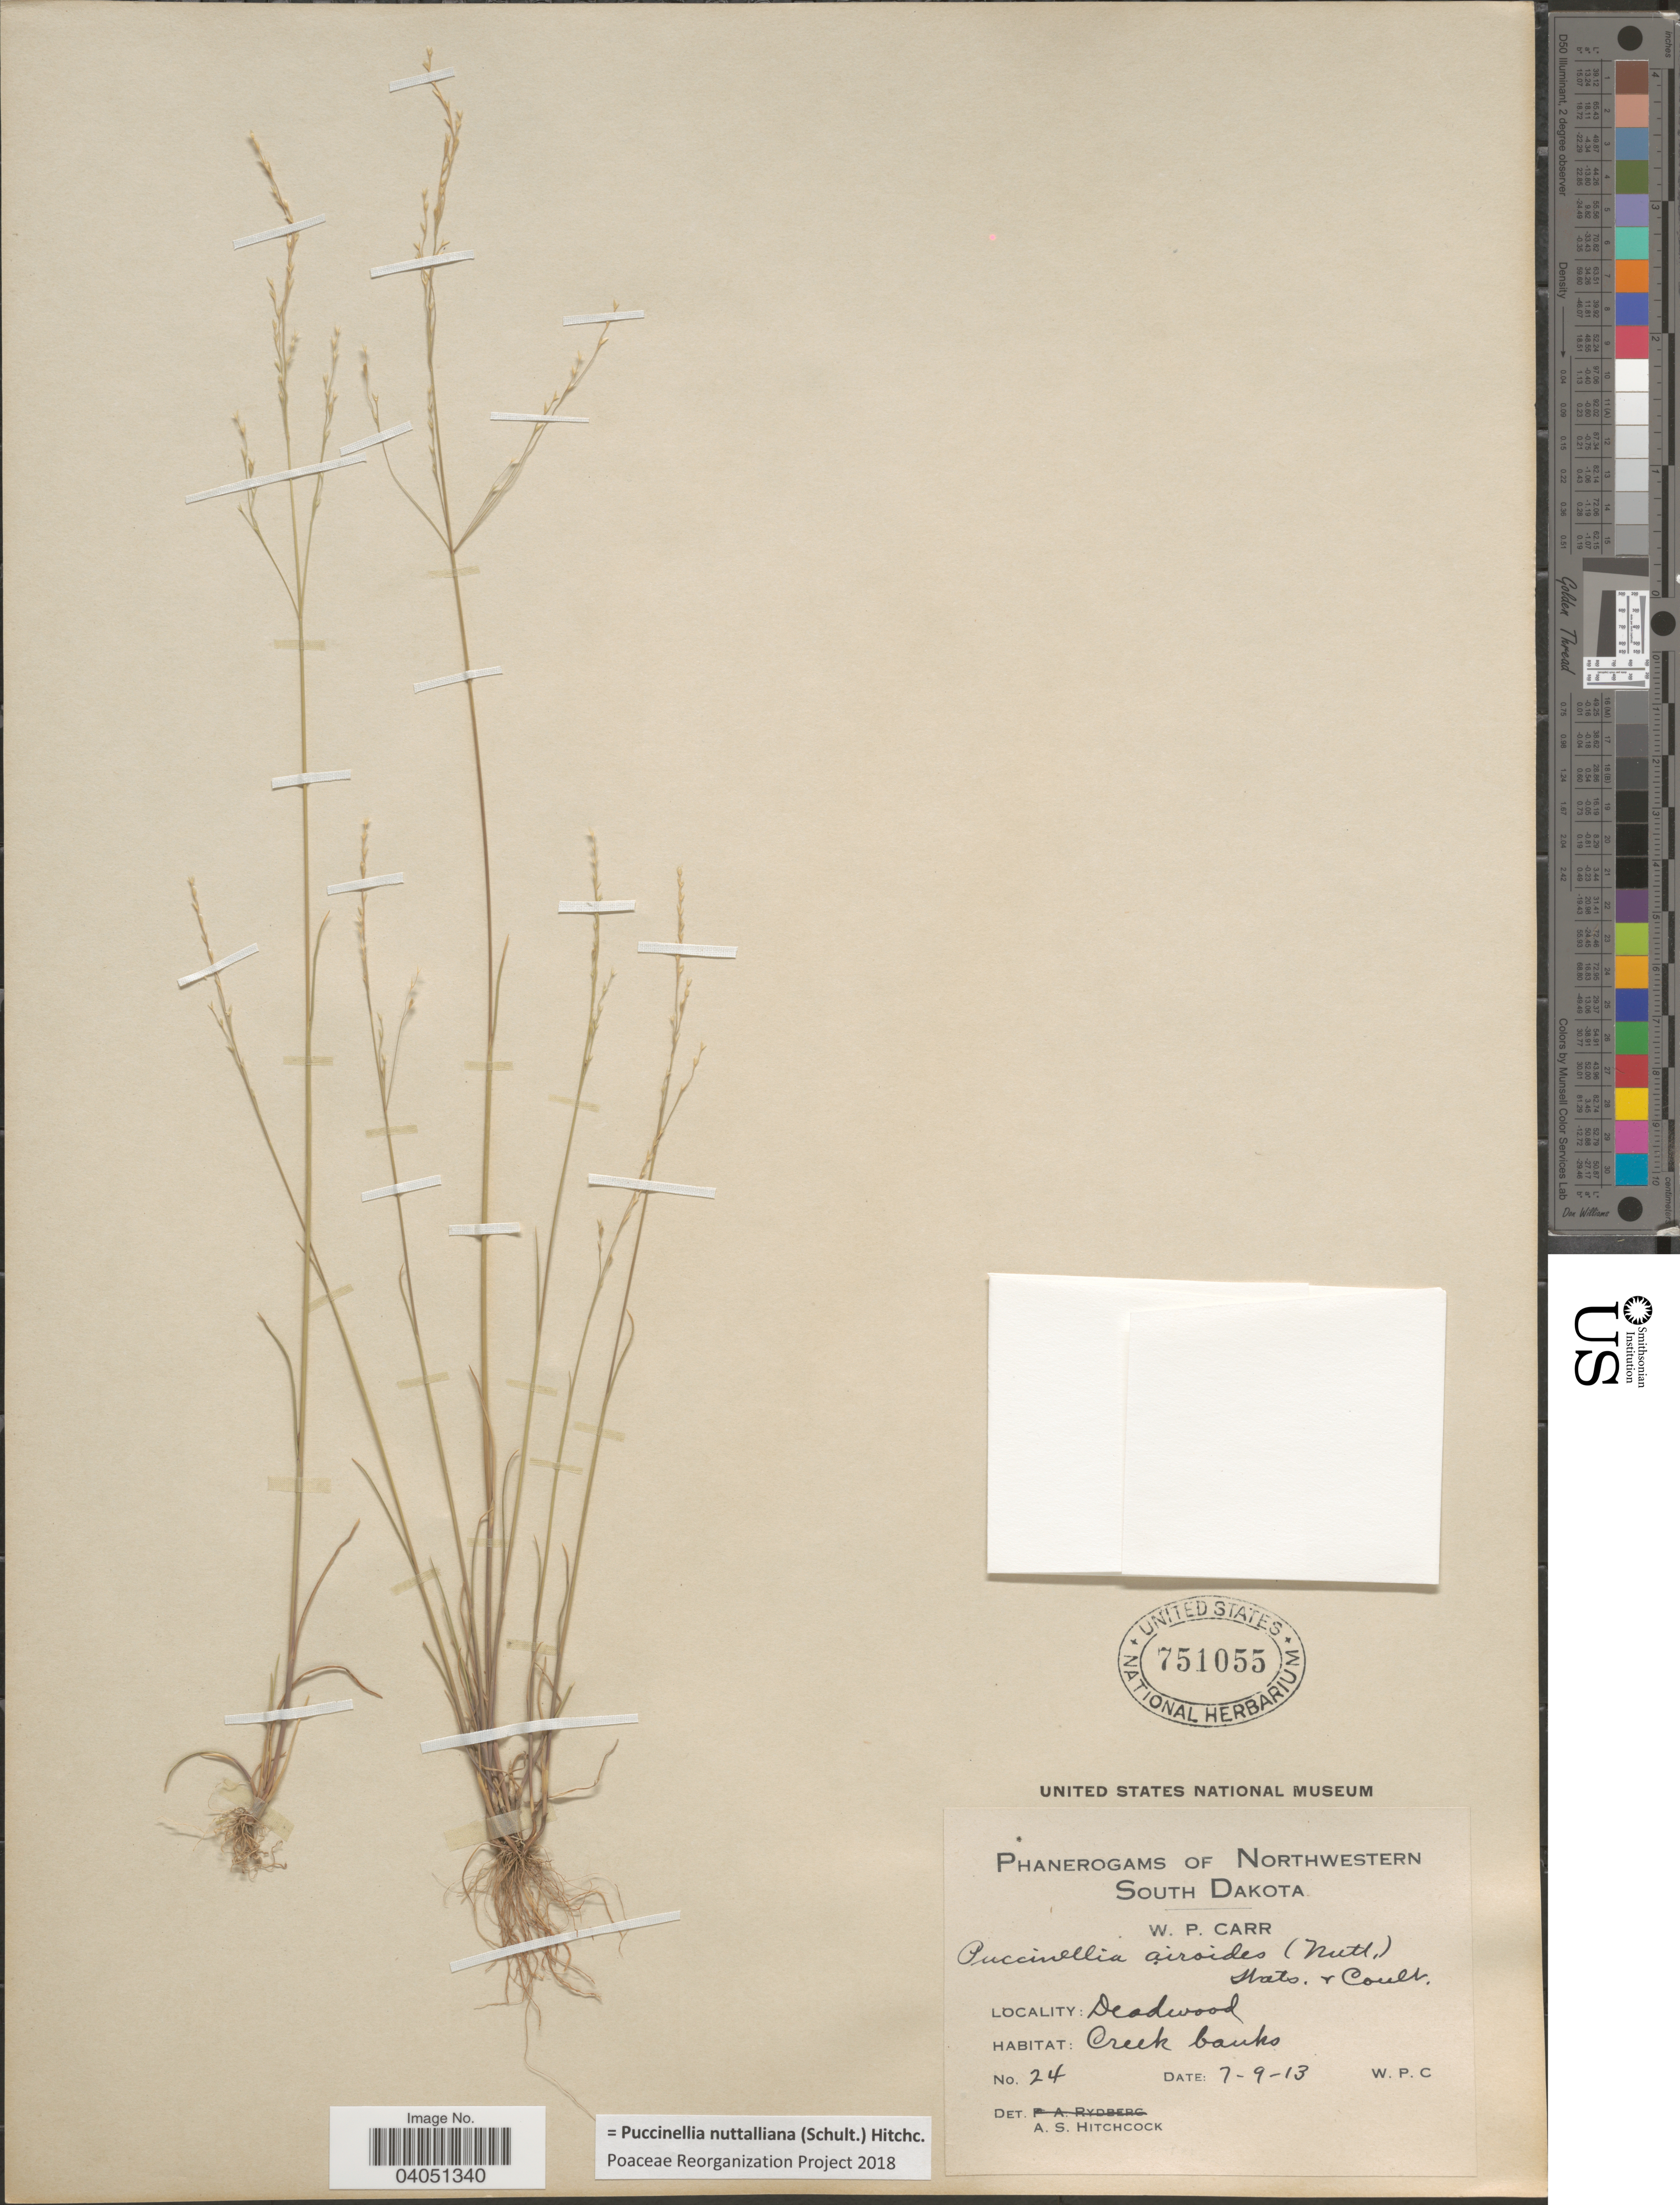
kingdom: Plantae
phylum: Tracheophyta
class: Liliopsida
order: Poales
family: Poaceae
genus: Puccinellia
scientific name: Puccinellia nuttalliana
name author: (Schult.) Hitchc.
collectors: W. Carr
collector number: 24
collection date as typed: Transcribed d/m/y: 9/7/13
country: United States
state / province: South Dakota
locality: Northwestern South Dakota. Deadwood.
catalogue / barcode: US 751055